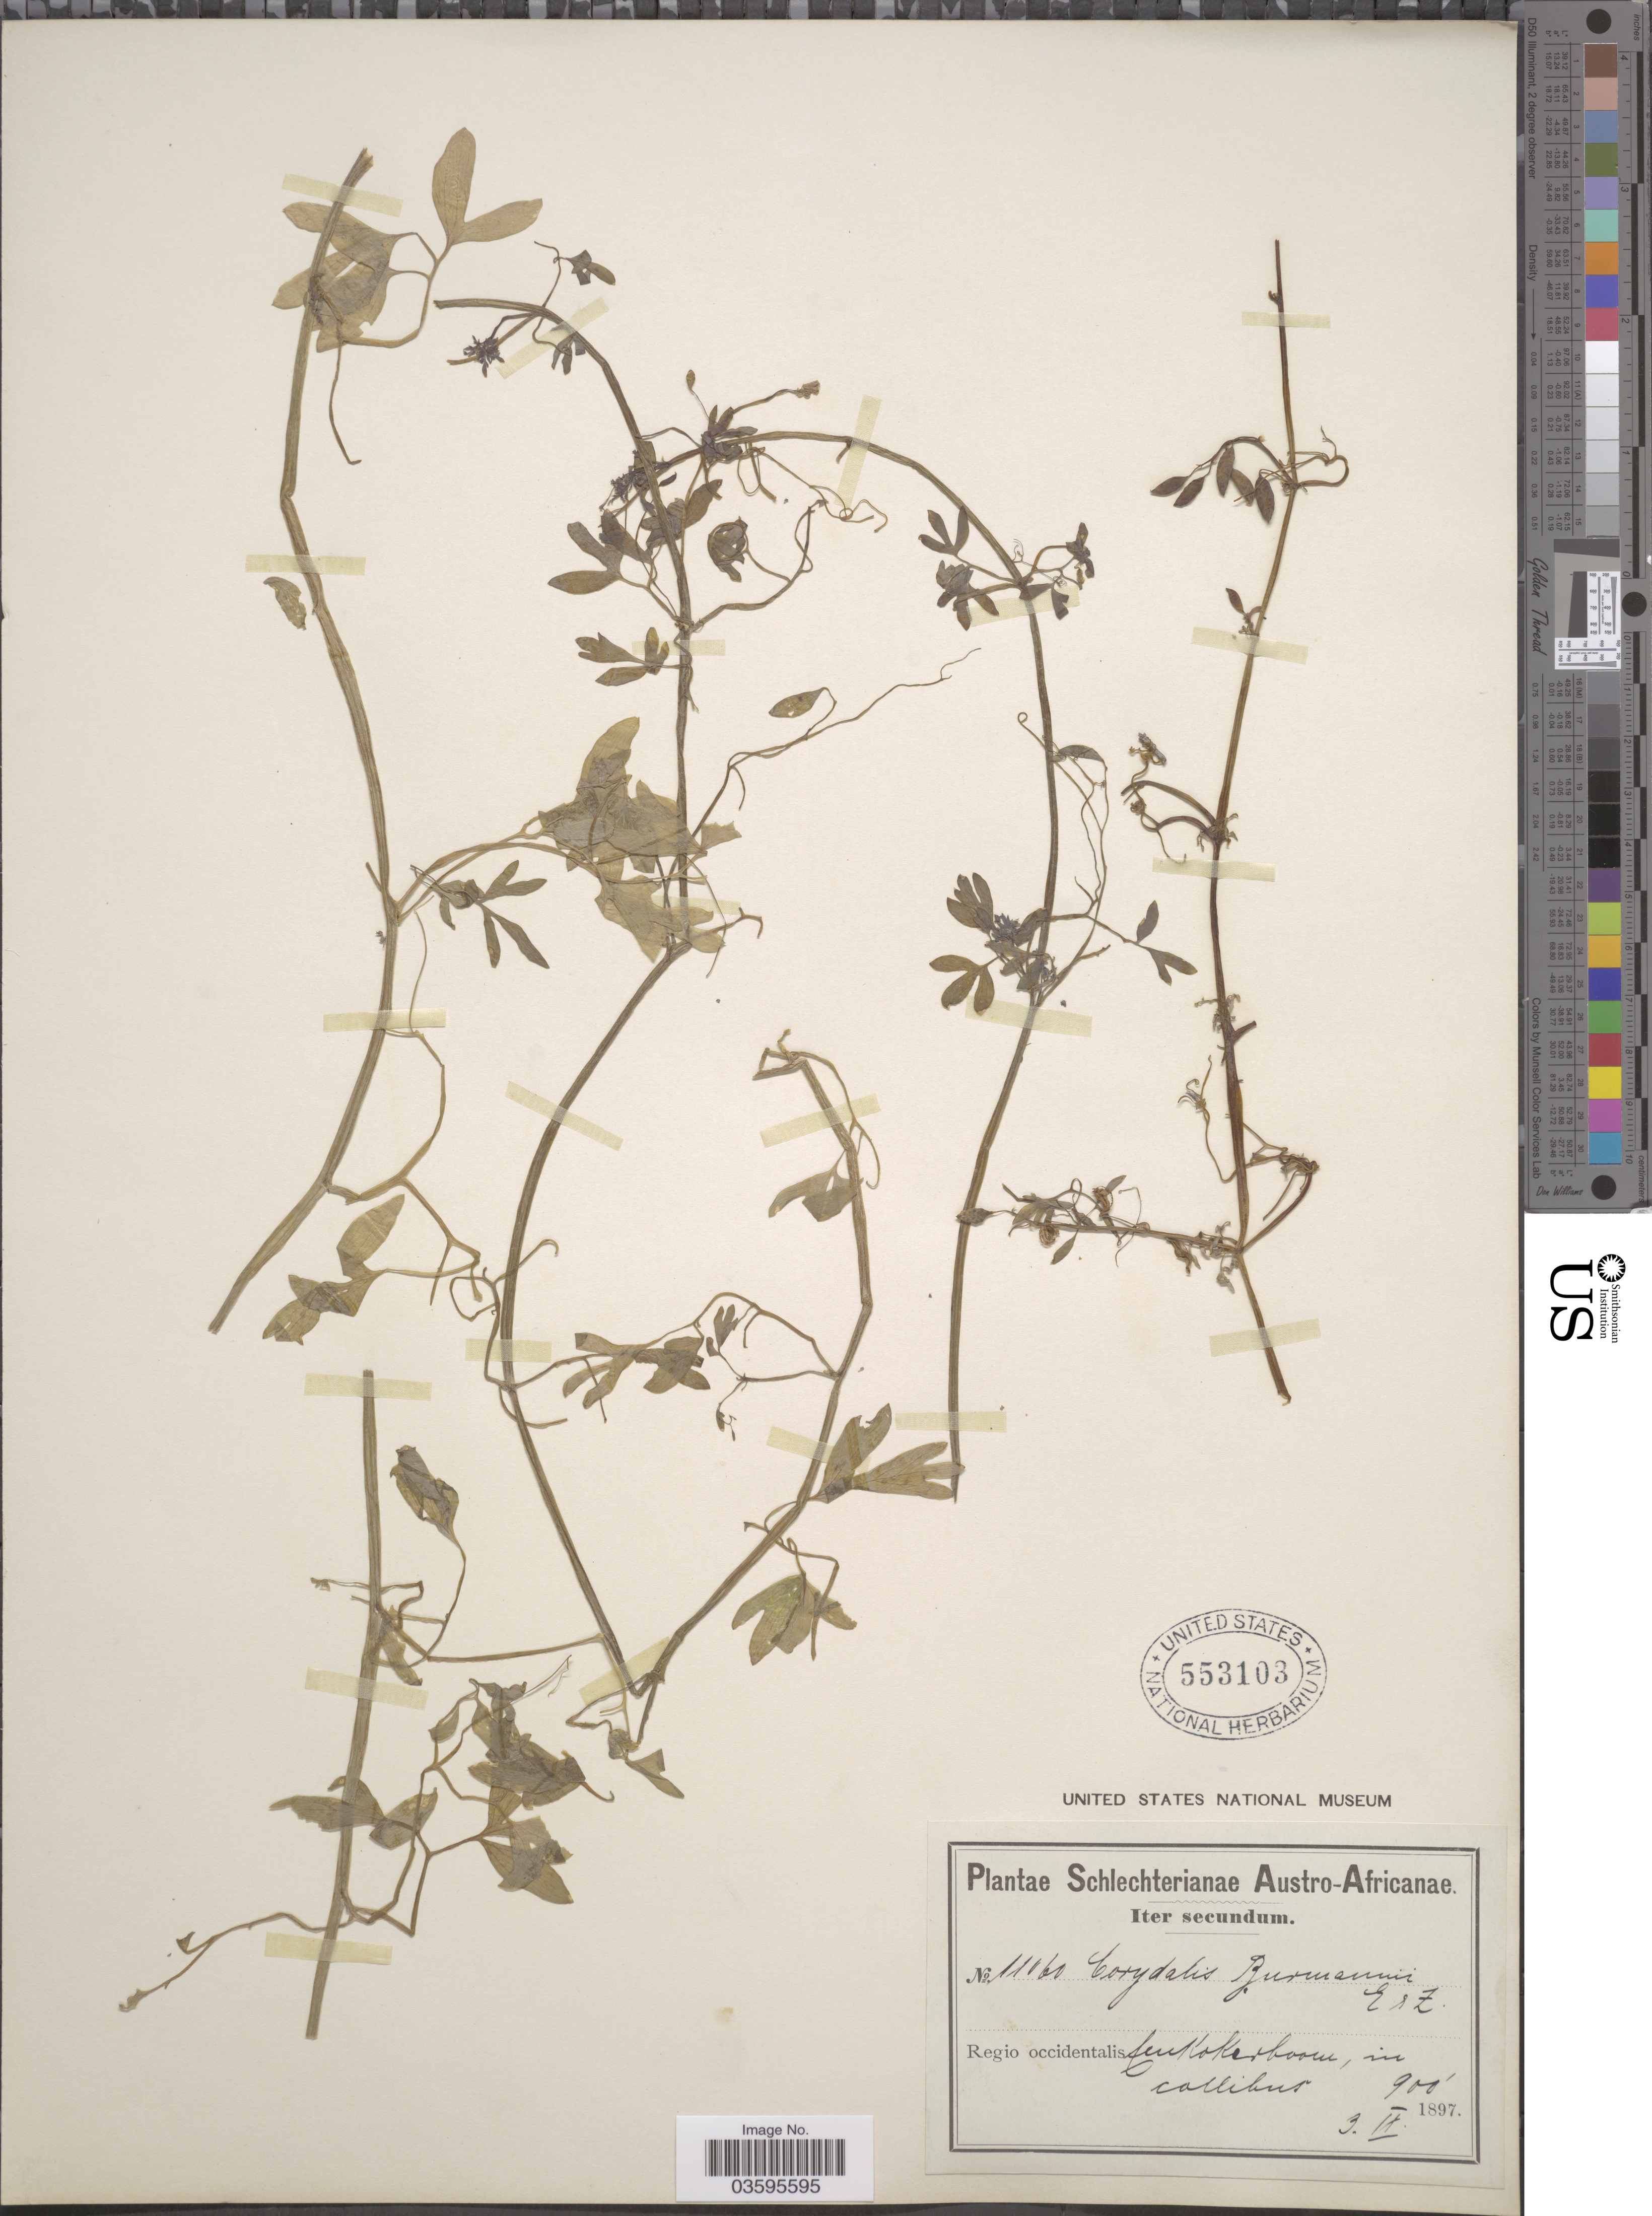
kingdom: Plantae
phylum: Tracheophyta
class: Magnoliopsida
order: Ranunculales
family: Papaveraceae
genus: Corydalis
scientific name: Corydalis burmanni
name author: Eckl. & Zeyh. ex Harv.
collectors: Schlechter, --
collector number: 11060*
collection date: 1897-09-03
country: South Africa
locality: Regio occidentalis Cenkokeboom [interpreted], in collibus.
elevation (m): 274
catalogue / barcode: US 553103